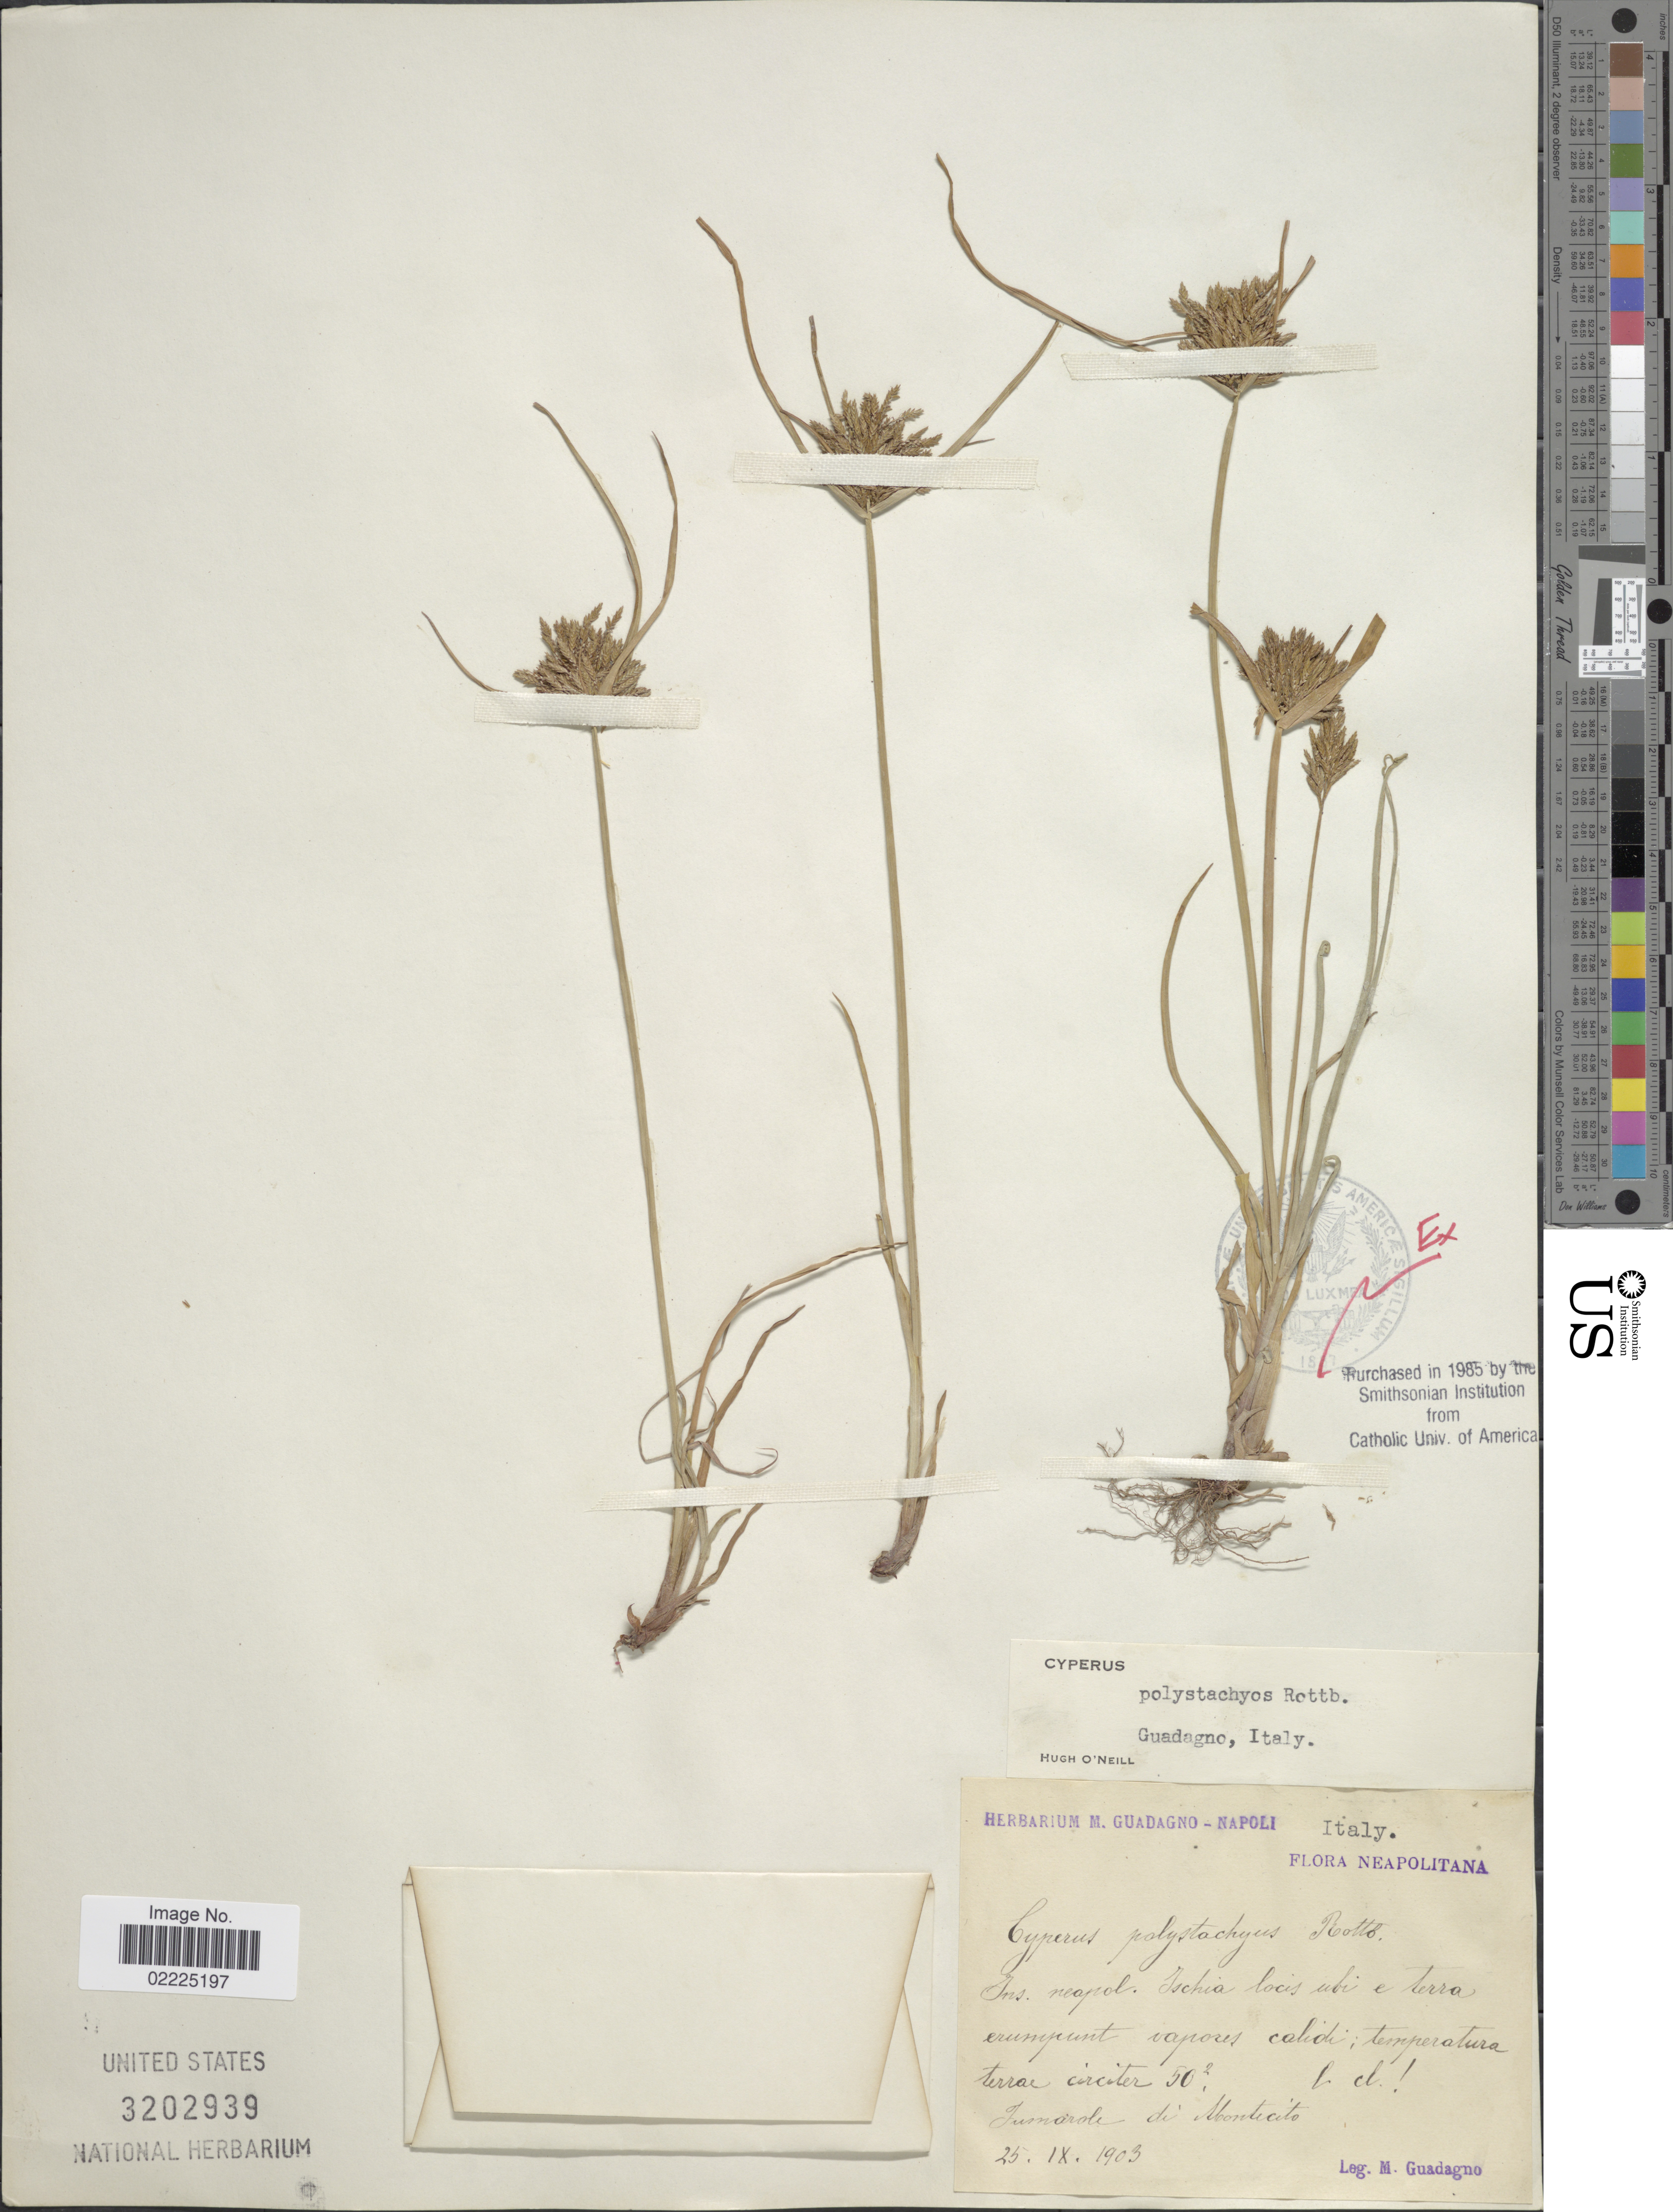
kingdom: Plantae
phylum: Tracheophyta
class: Liliopsida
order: Poales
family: Cyperaceae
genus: Cyperus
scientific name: Cyperus polystachyos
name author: Rottb.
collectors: M. Guadagno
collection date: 1903-09-25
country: Italy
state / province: Campania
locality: Ins. neapol. Ischia locis ubi e terra erumpunt vapores calidi; Fumarole de Montecito.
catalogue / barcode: US 3202939